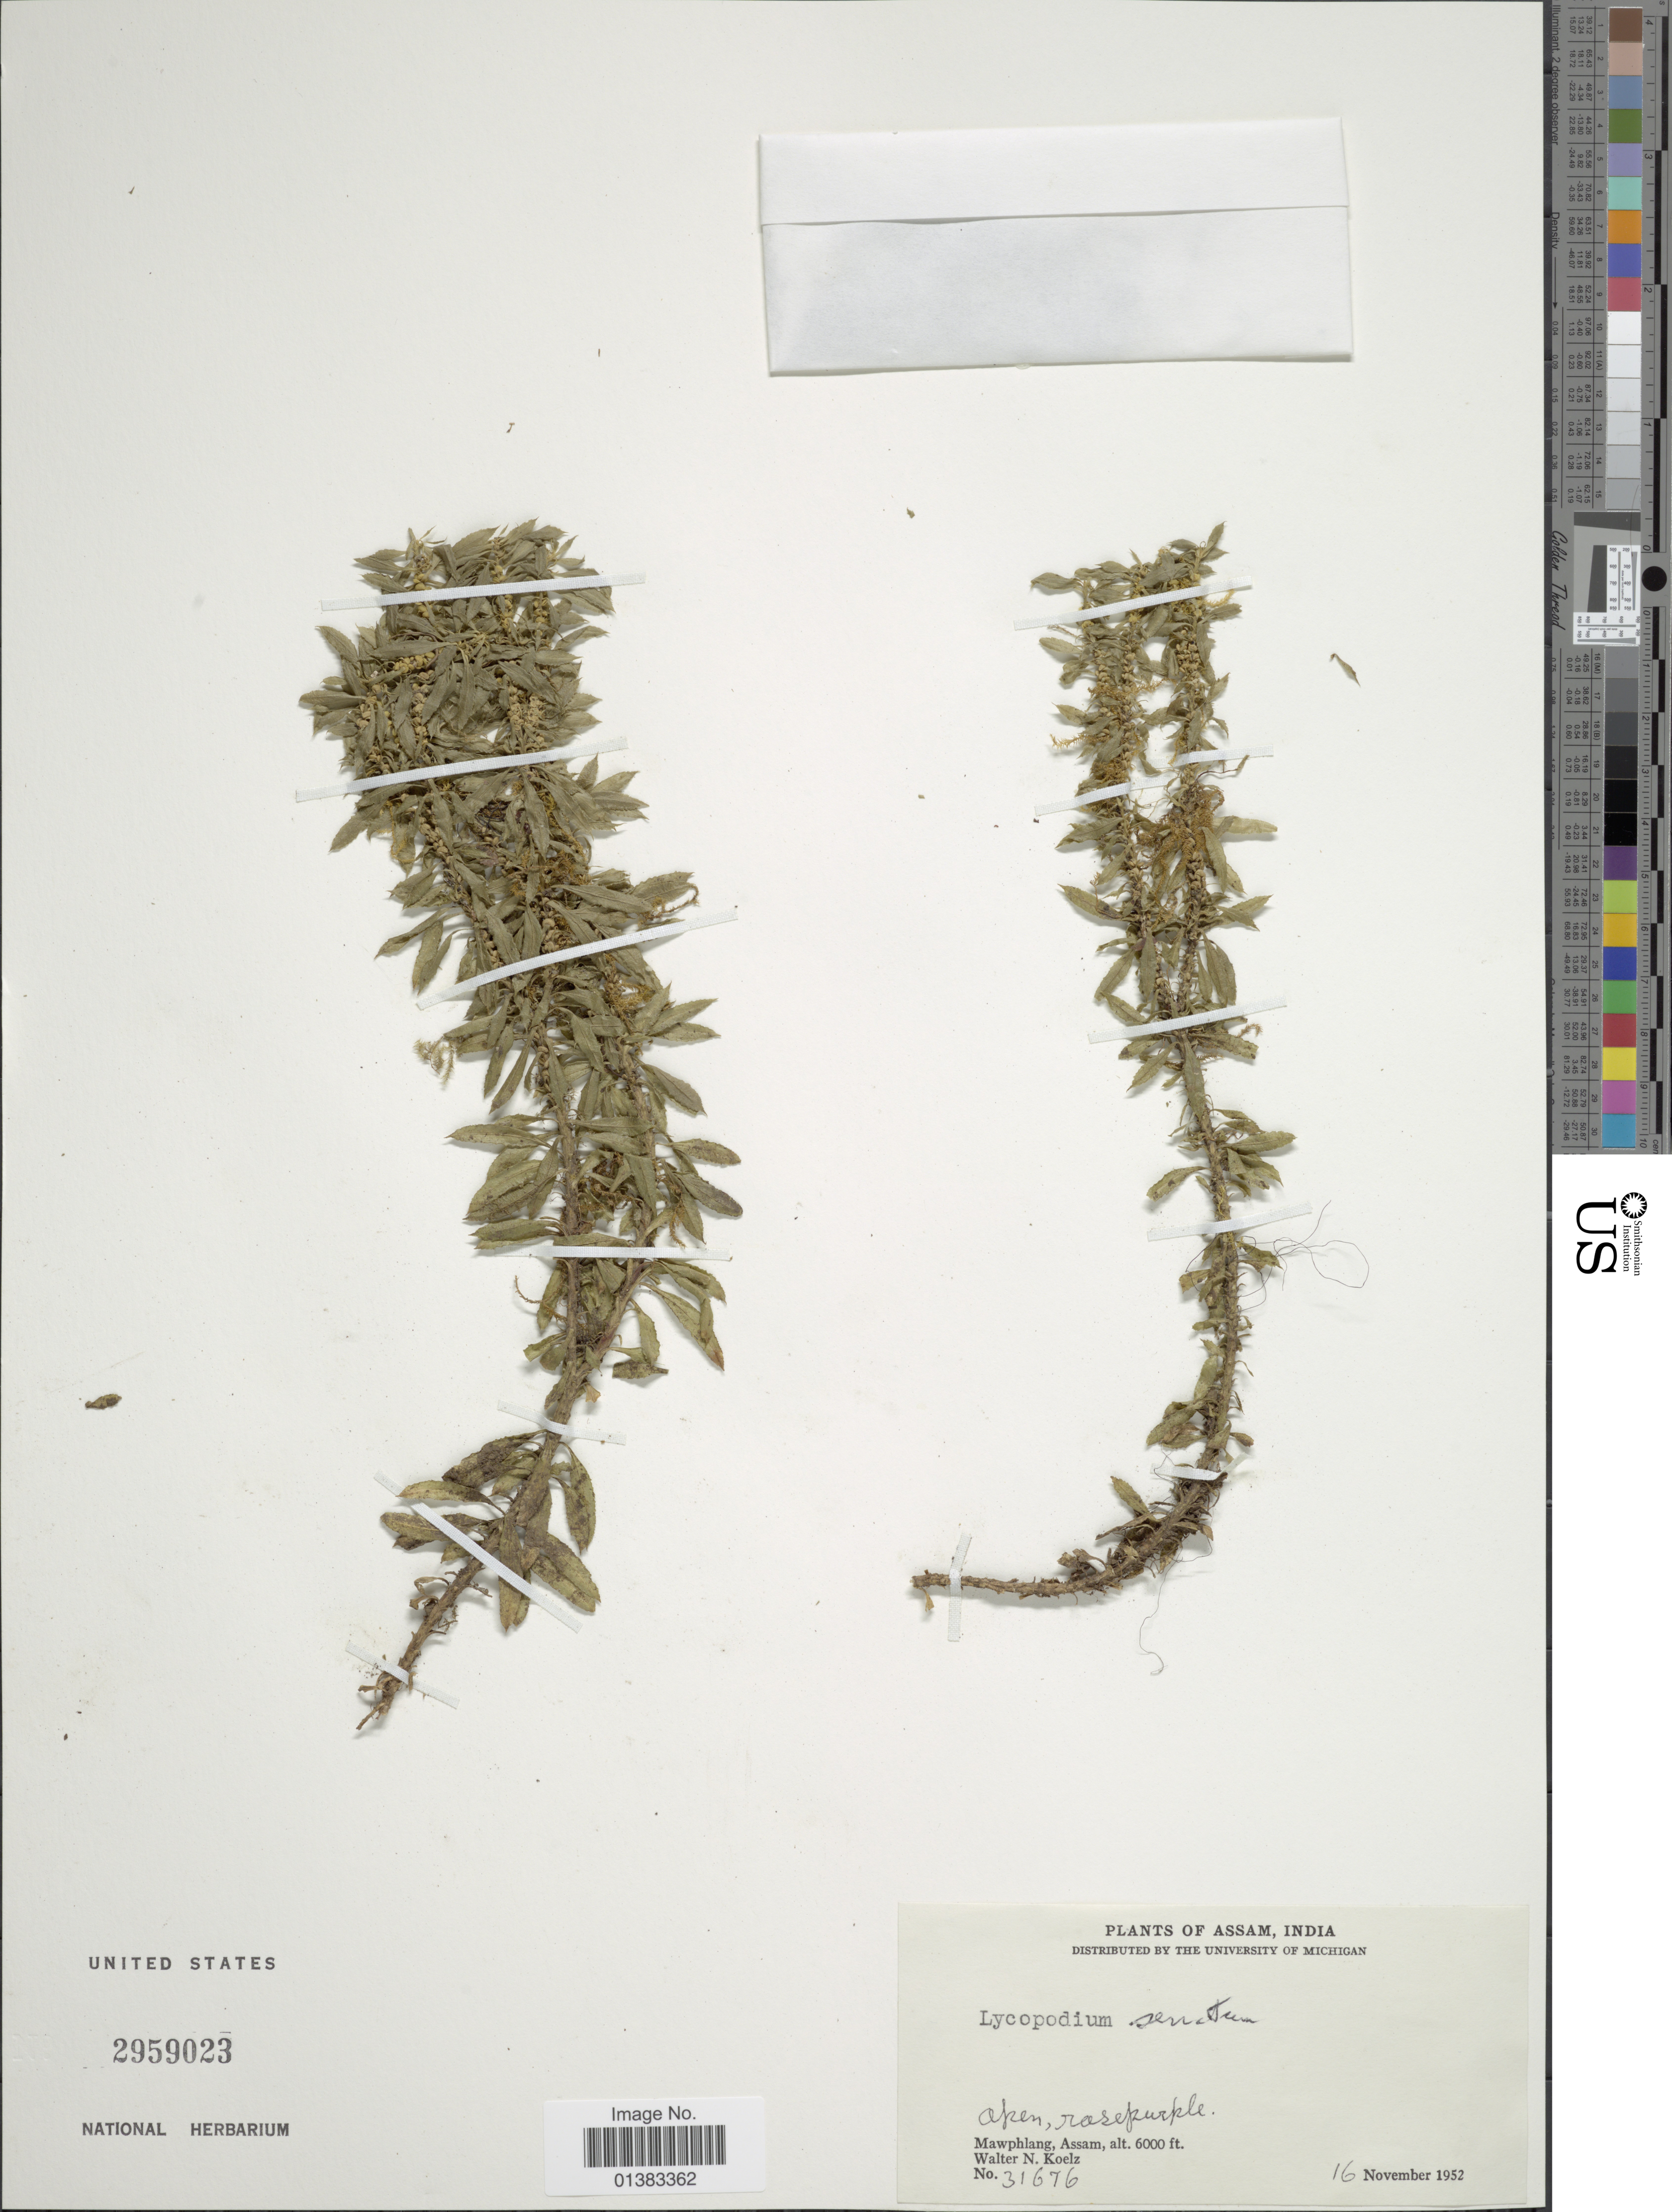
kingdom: Plantae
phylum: Tracheophyta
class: Lycopodiopsida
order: Lycopodiales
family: Lycopodiaceae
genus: Huperzia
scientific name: Huperzia serrata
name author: (Thunb.) Trevis.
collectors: W. N. Koelz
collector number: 31676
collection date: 1952-11-16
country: India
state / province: Assam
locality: Mawphlang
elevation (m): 1829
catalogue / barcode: US 2959023